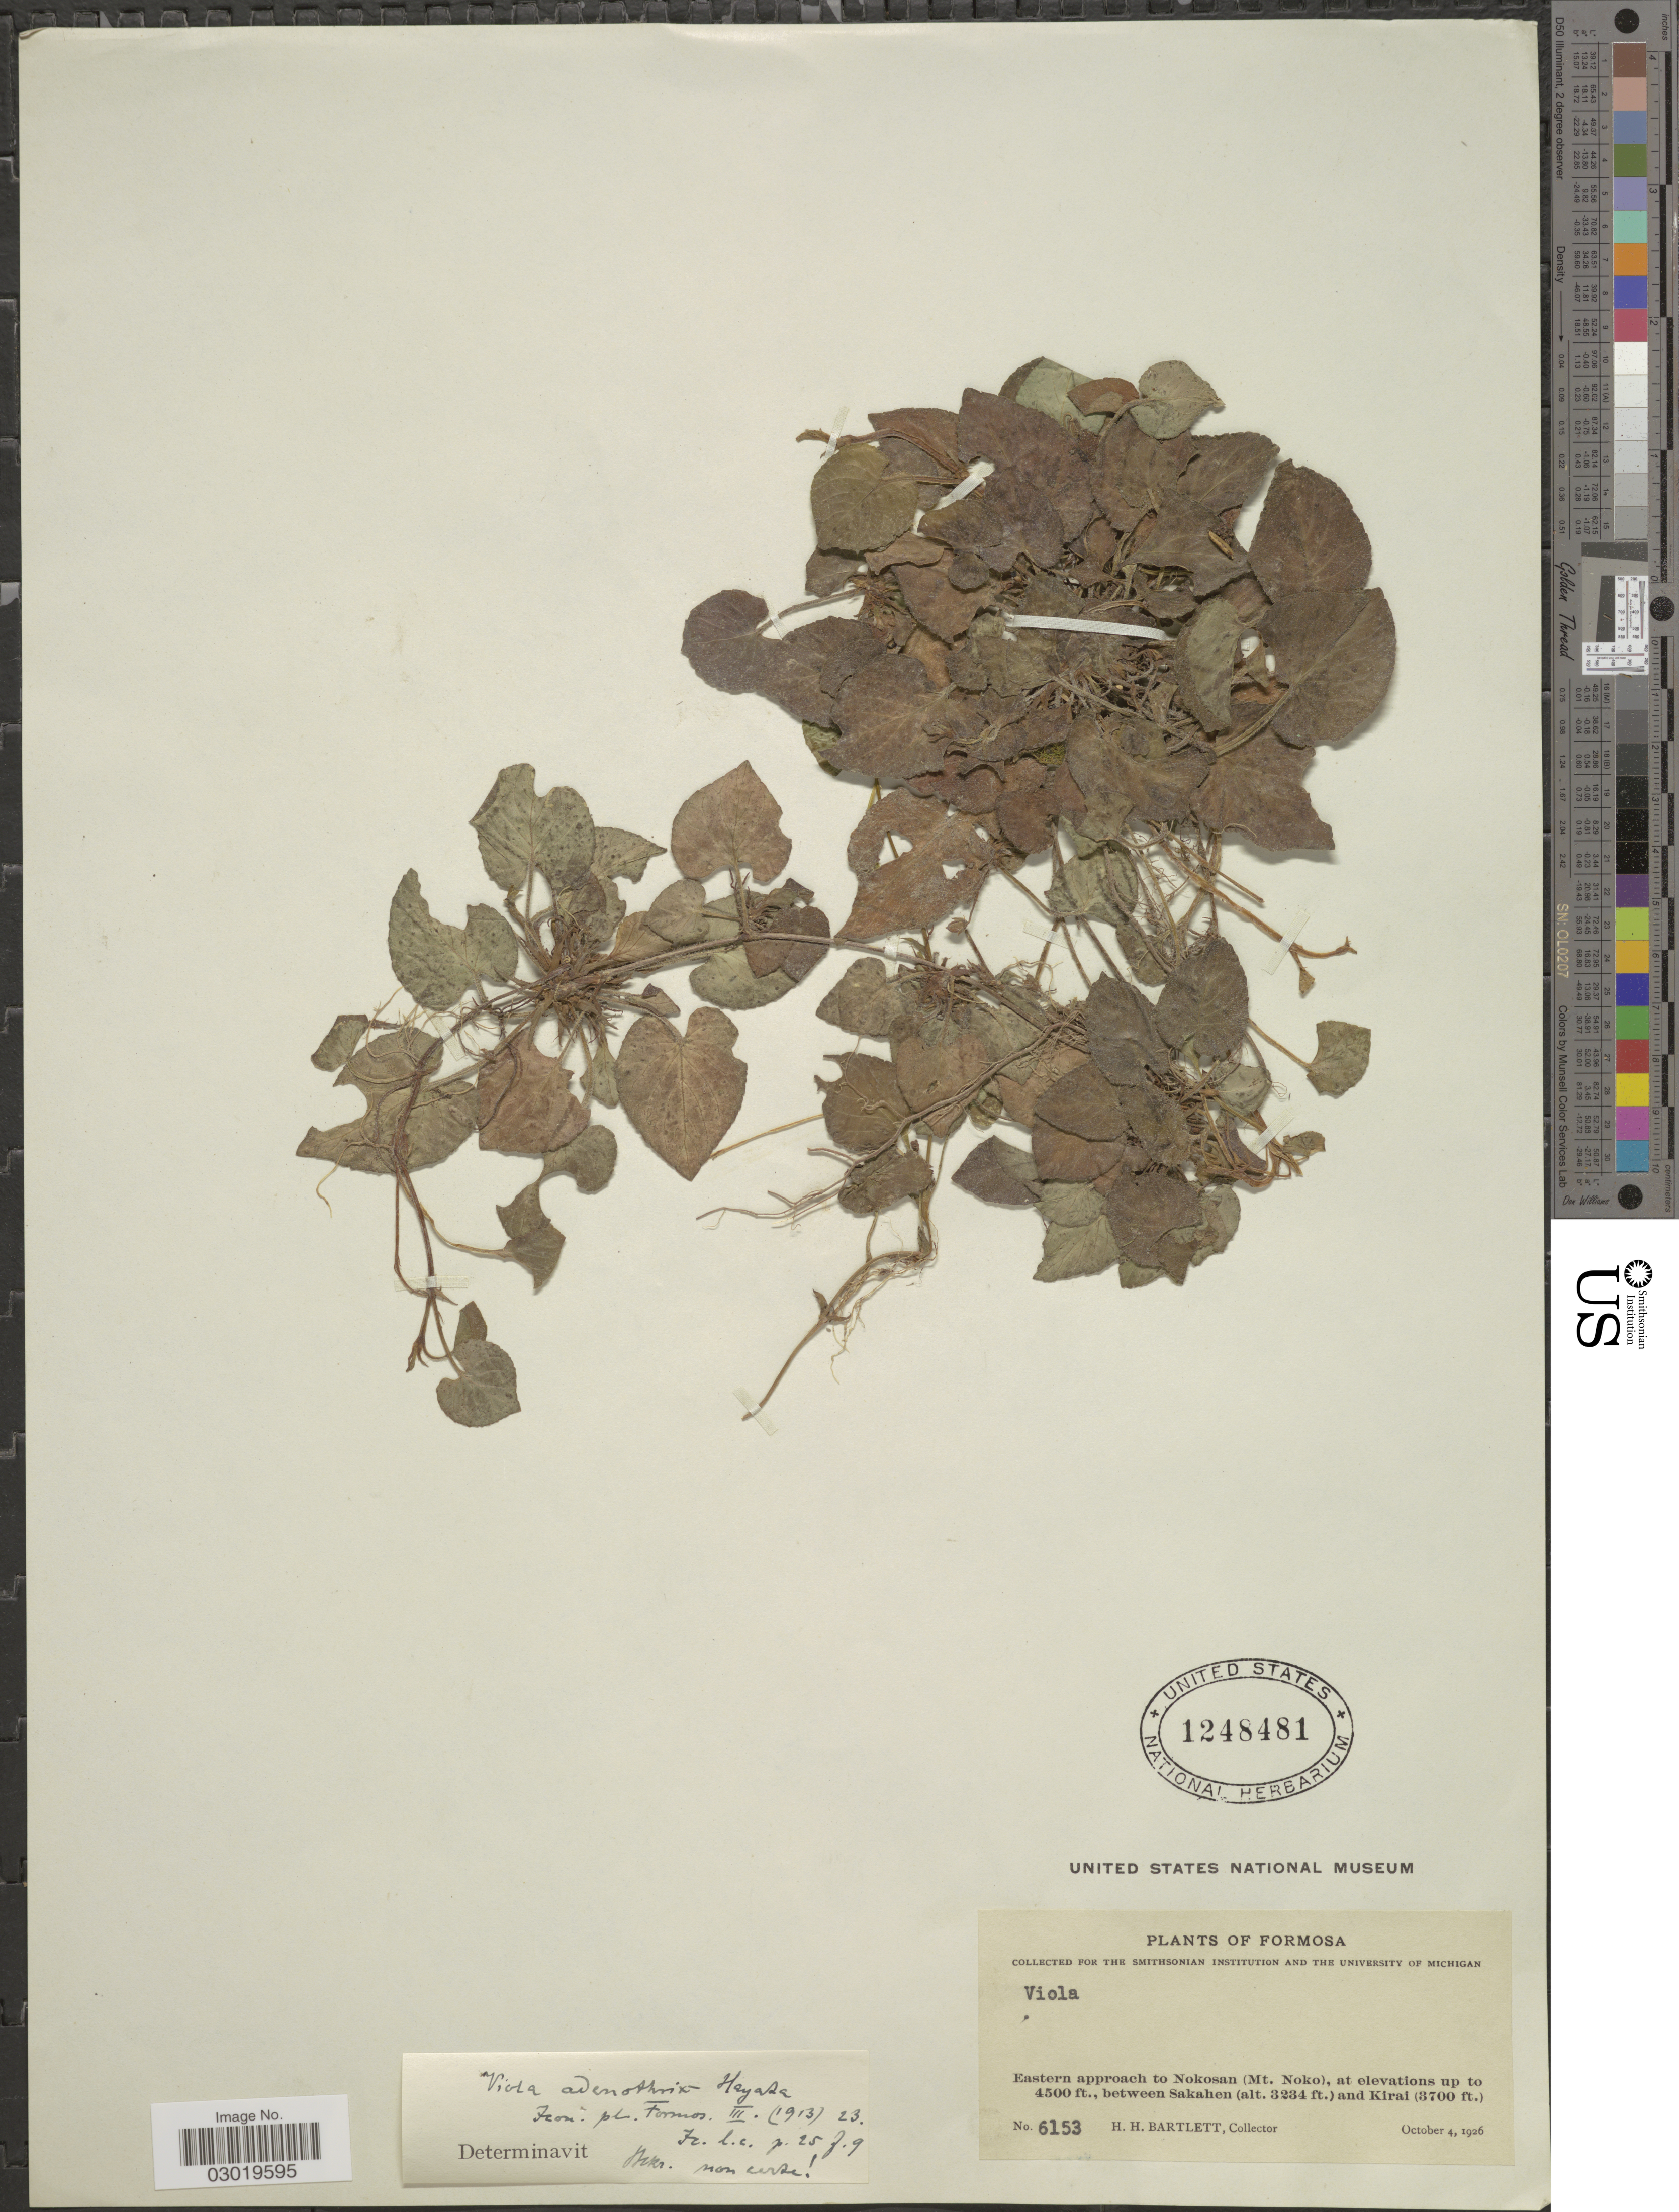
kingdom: Plantae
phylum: Tracheophyta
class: Magnoliopsida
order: Malpighiales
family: Violaceae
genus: Viola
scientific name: Viola adenothrix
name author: Hayata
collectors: H. H. Bartlett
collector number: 6153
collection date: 1926-10-04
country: Taiwan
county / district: Hualien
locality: Formosa, Eastern approach to Nokosan (Mt. Noko), between Sakahen and Kirai.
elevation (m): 1372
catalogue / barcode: US 1248481